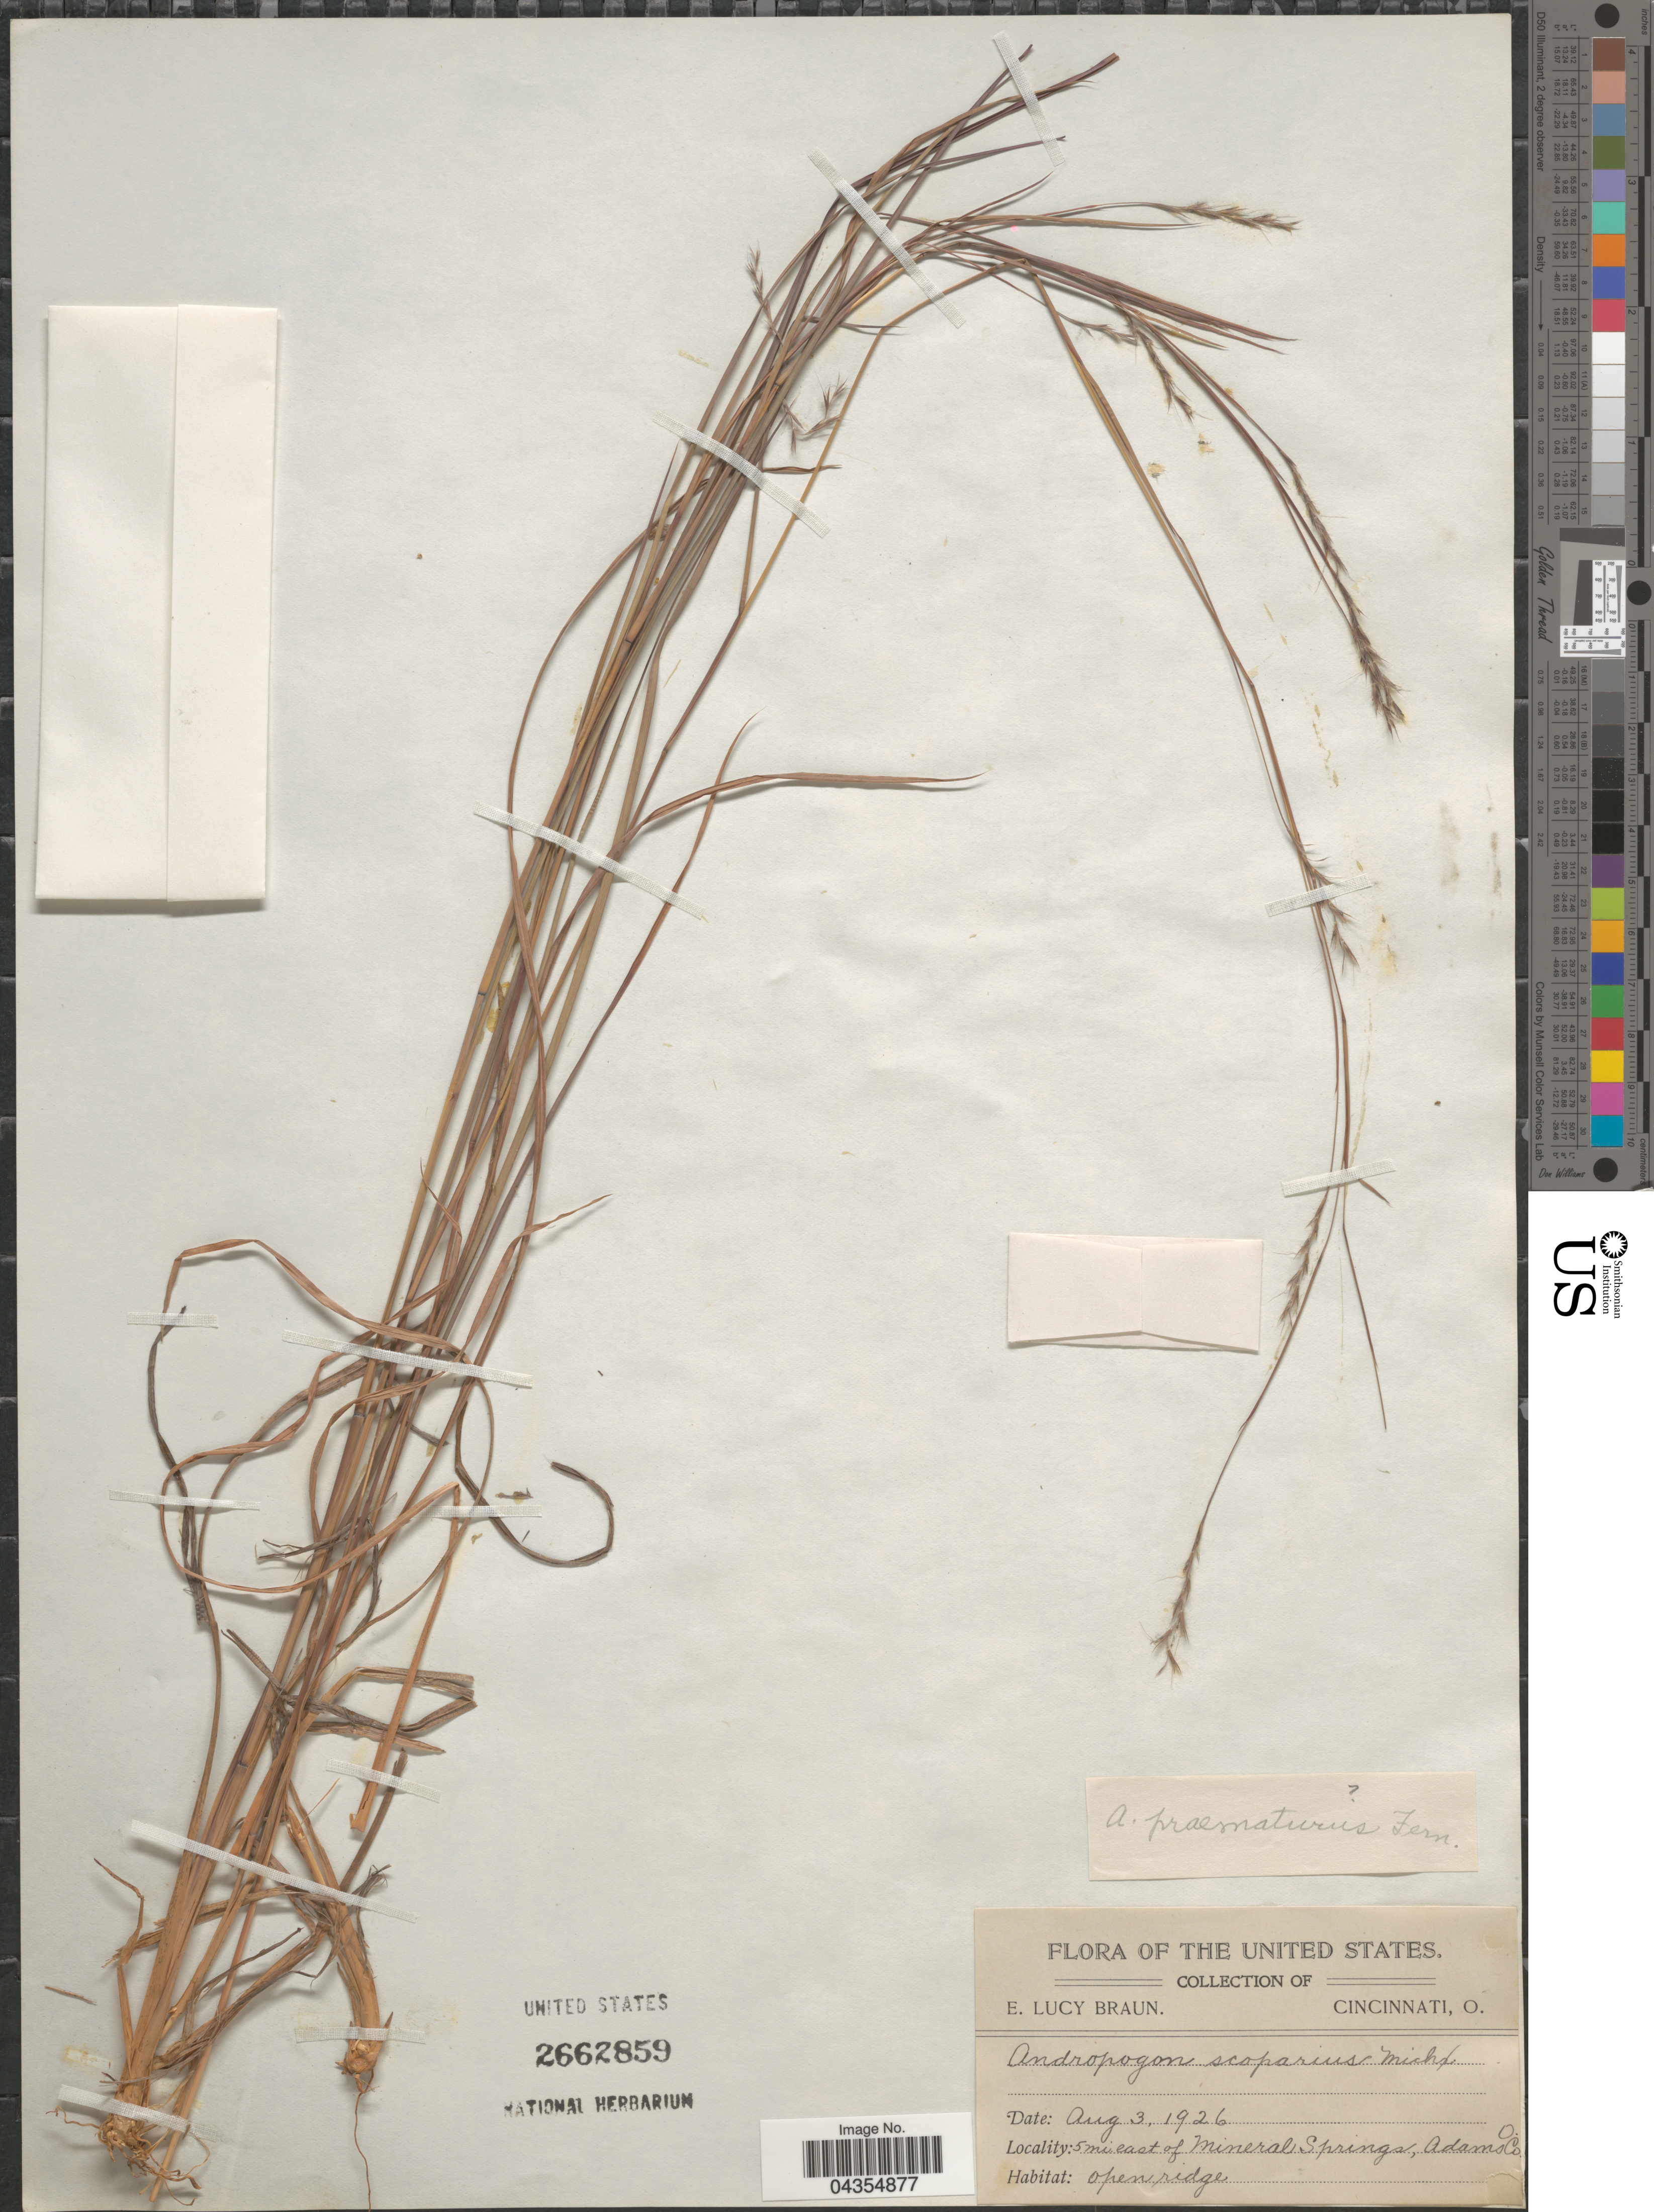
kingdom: Plantae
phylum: Tracheophyta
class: Liliopsida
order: Poales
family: Poaceae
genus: Schizachyrium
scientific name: Schizachyrium sanguineum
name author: (Retz.) Alston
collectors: E. L. Braun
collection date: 1926-08-03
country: United States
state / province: Ohio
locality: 5 mi. east of Mineral Springs, Adams Co.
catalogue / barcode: US 2662859